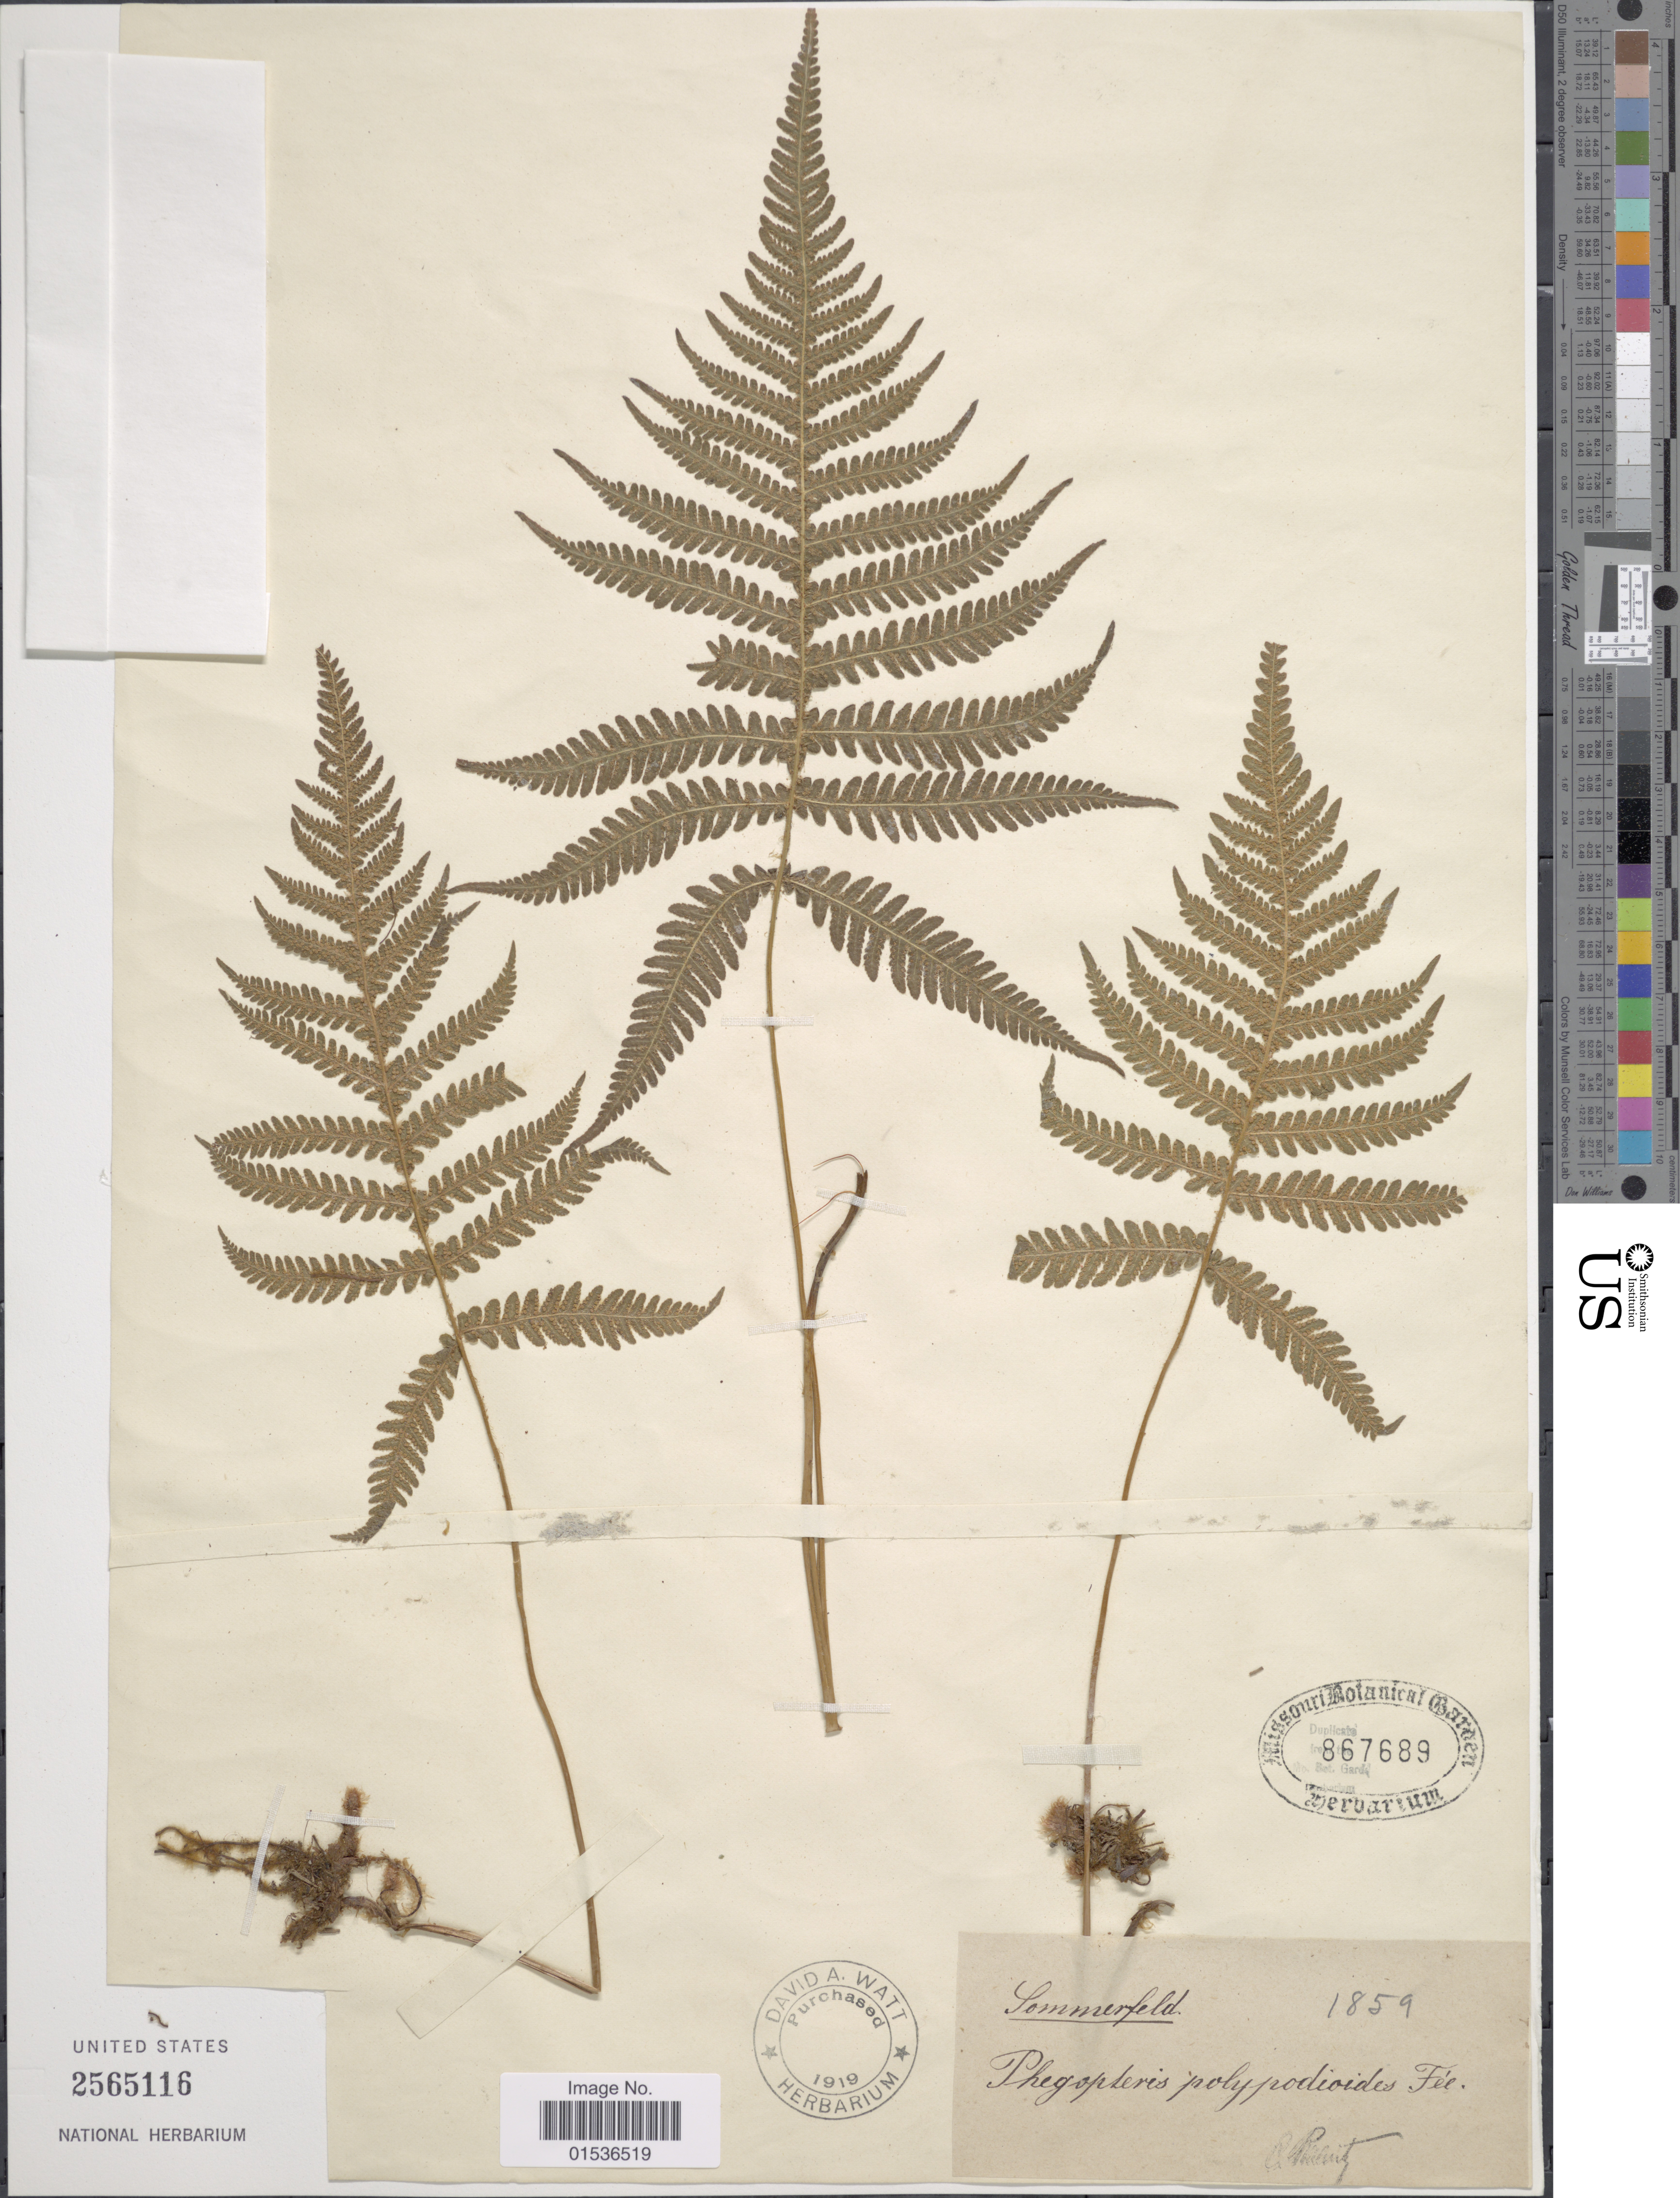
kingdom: Plantae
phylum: Tracheophyta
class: Polypodiopsida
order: Polypodiales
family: Thelypteridaceae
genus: Phegopteris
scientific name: Phegopteris connectilis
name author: (Michx.) Watt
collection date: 1859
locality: Sommerfeld [unsure placement]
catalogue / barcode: US 2565116